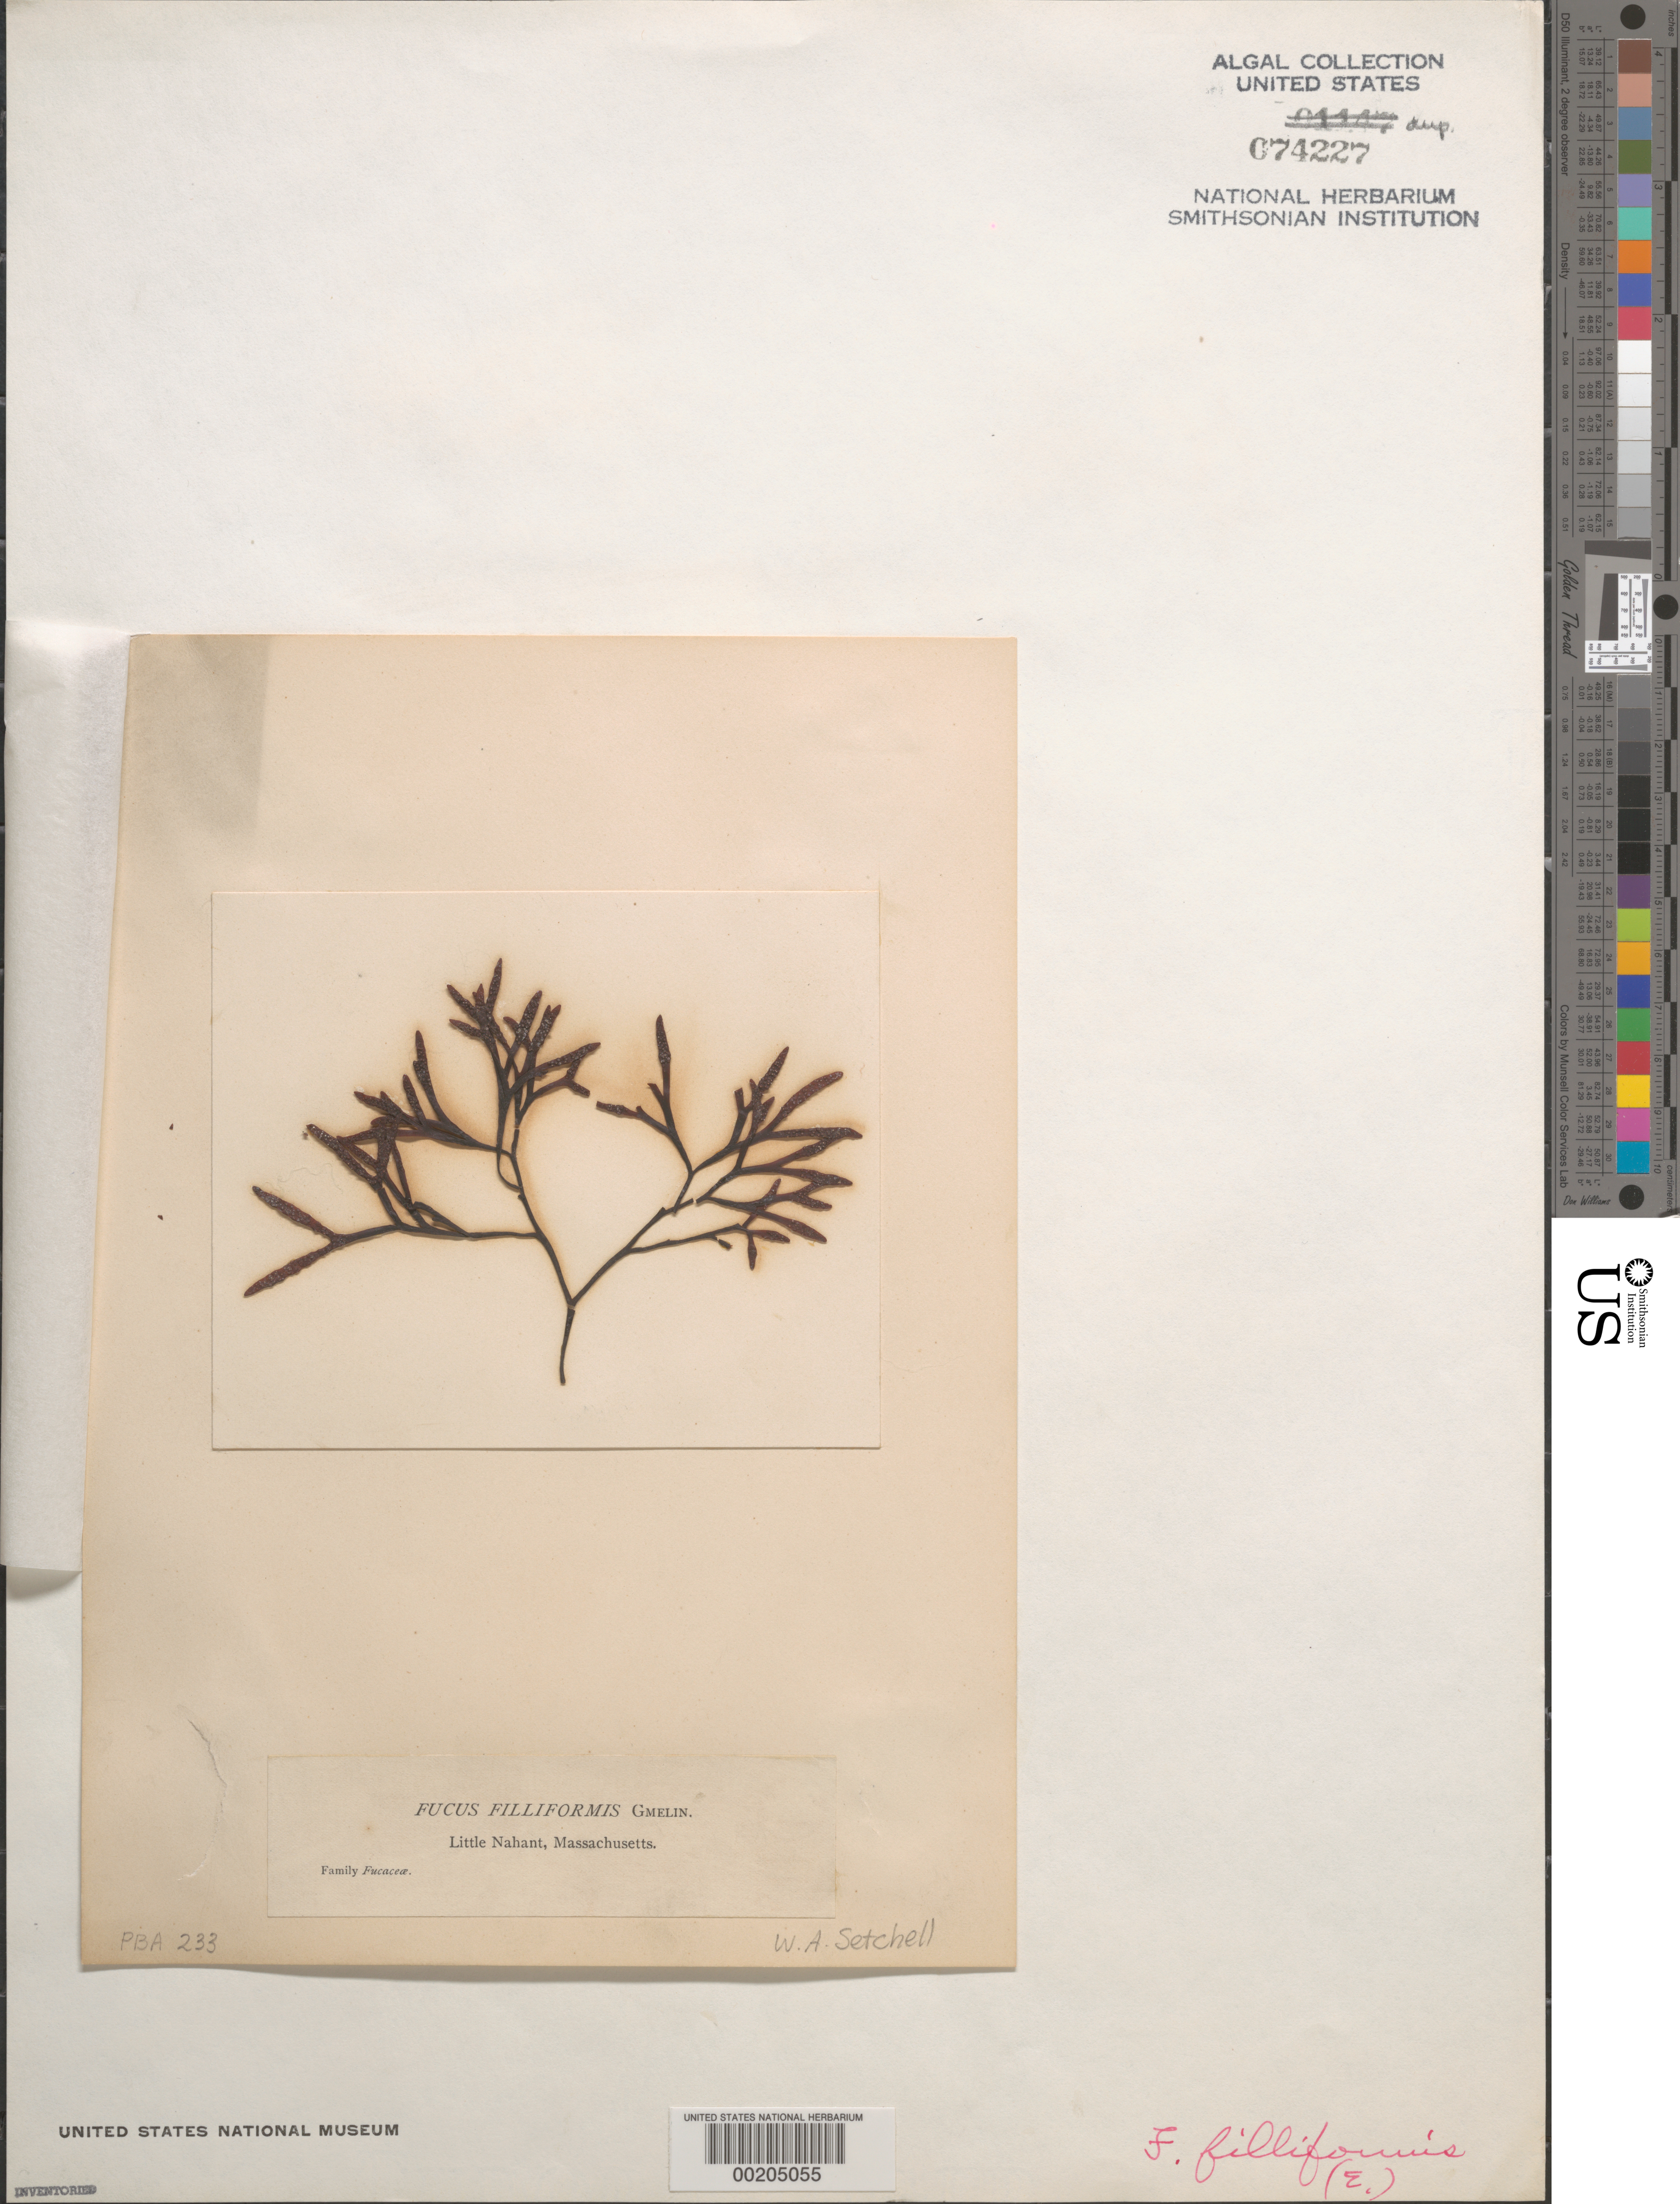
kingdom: Chromista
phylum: Ochrophyta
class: Phaeophyceae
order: Fucales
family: Fucaceae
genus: Fucus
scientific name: Fucus filiformis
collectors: W. Setchell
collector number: PB-A 233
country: United States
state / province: Massachusetts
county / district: Essex County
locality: Little Nahant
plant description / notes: Collins, Holden & Setchell, Phycotheca Boreali-Americana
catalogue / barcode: US 74227